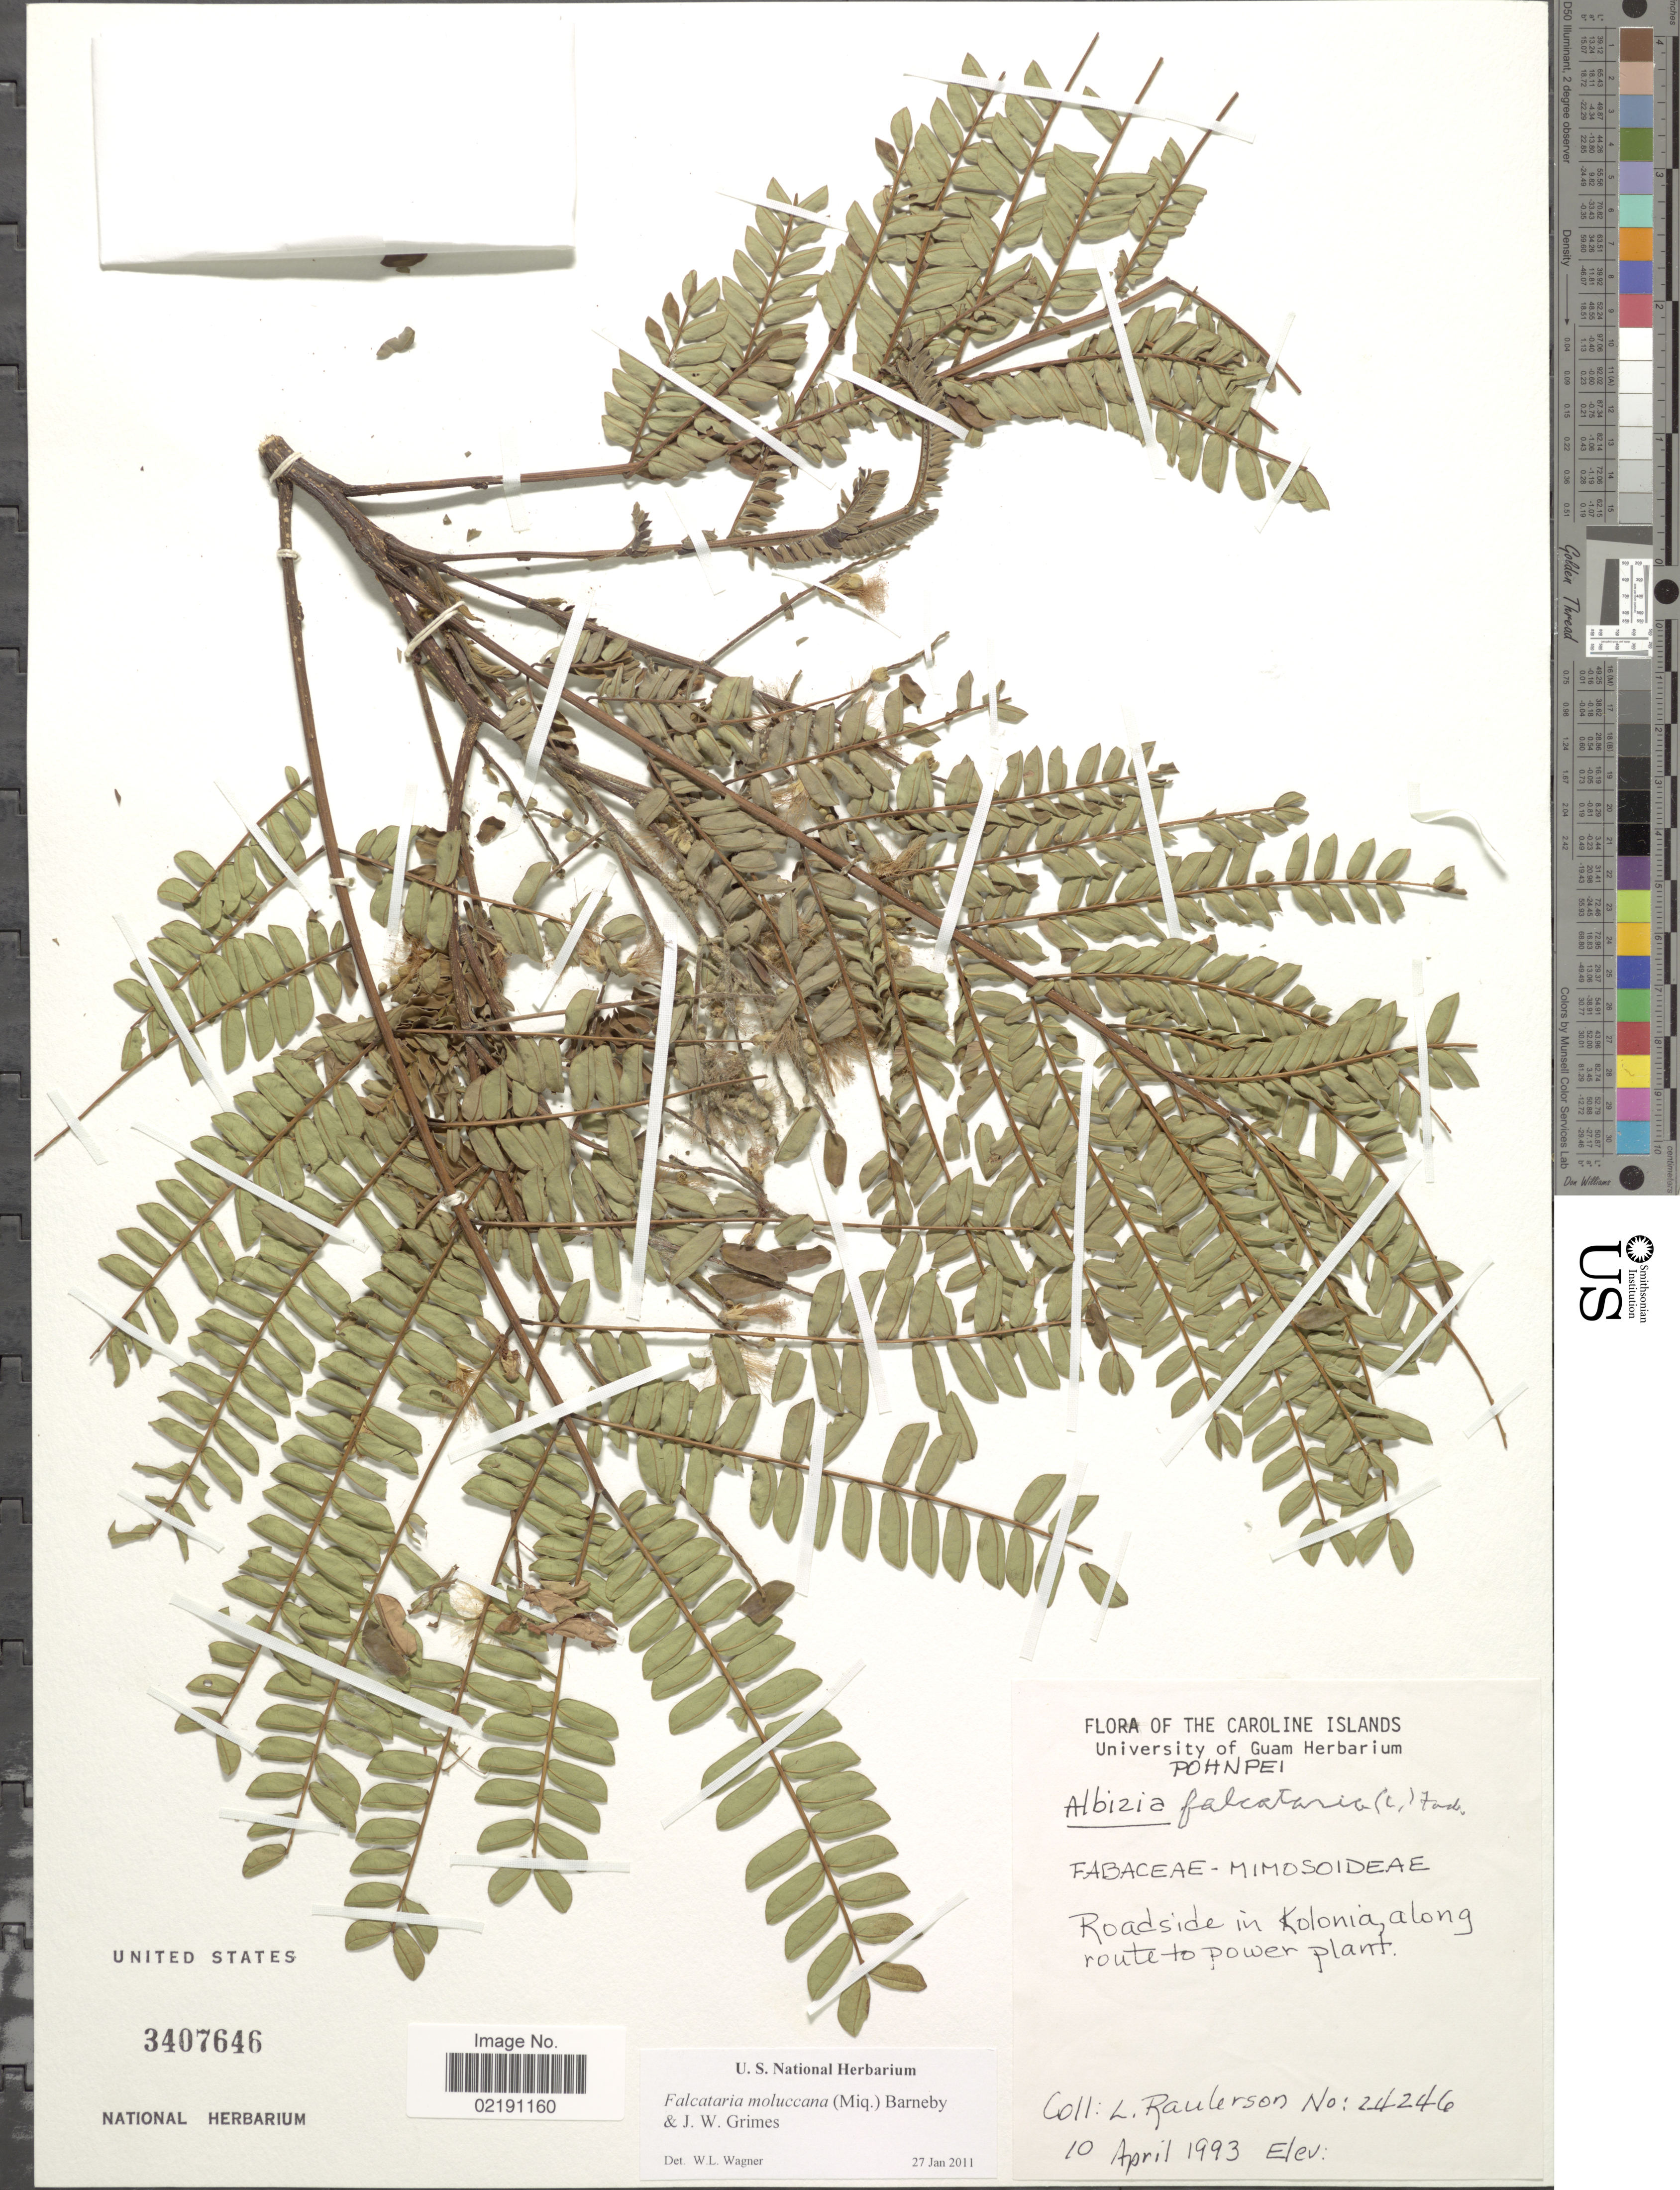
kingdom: Plantae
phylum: Tracheophyta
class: Magnoliopsida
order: Fabales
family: Fabaceae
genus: Falcataria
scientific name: Falcataria moluccana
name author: (Miq.) Barneby & Grimes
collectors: L. Raulerson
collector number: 24246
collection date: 1993-04-10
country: Micronesia, Federated States of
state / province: Pohnpei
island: Pohnpei [Ponape]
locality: Caroline Islands. Pohnpei. Roadside in Kolonia, along route to power plant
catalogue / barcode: US 3407646